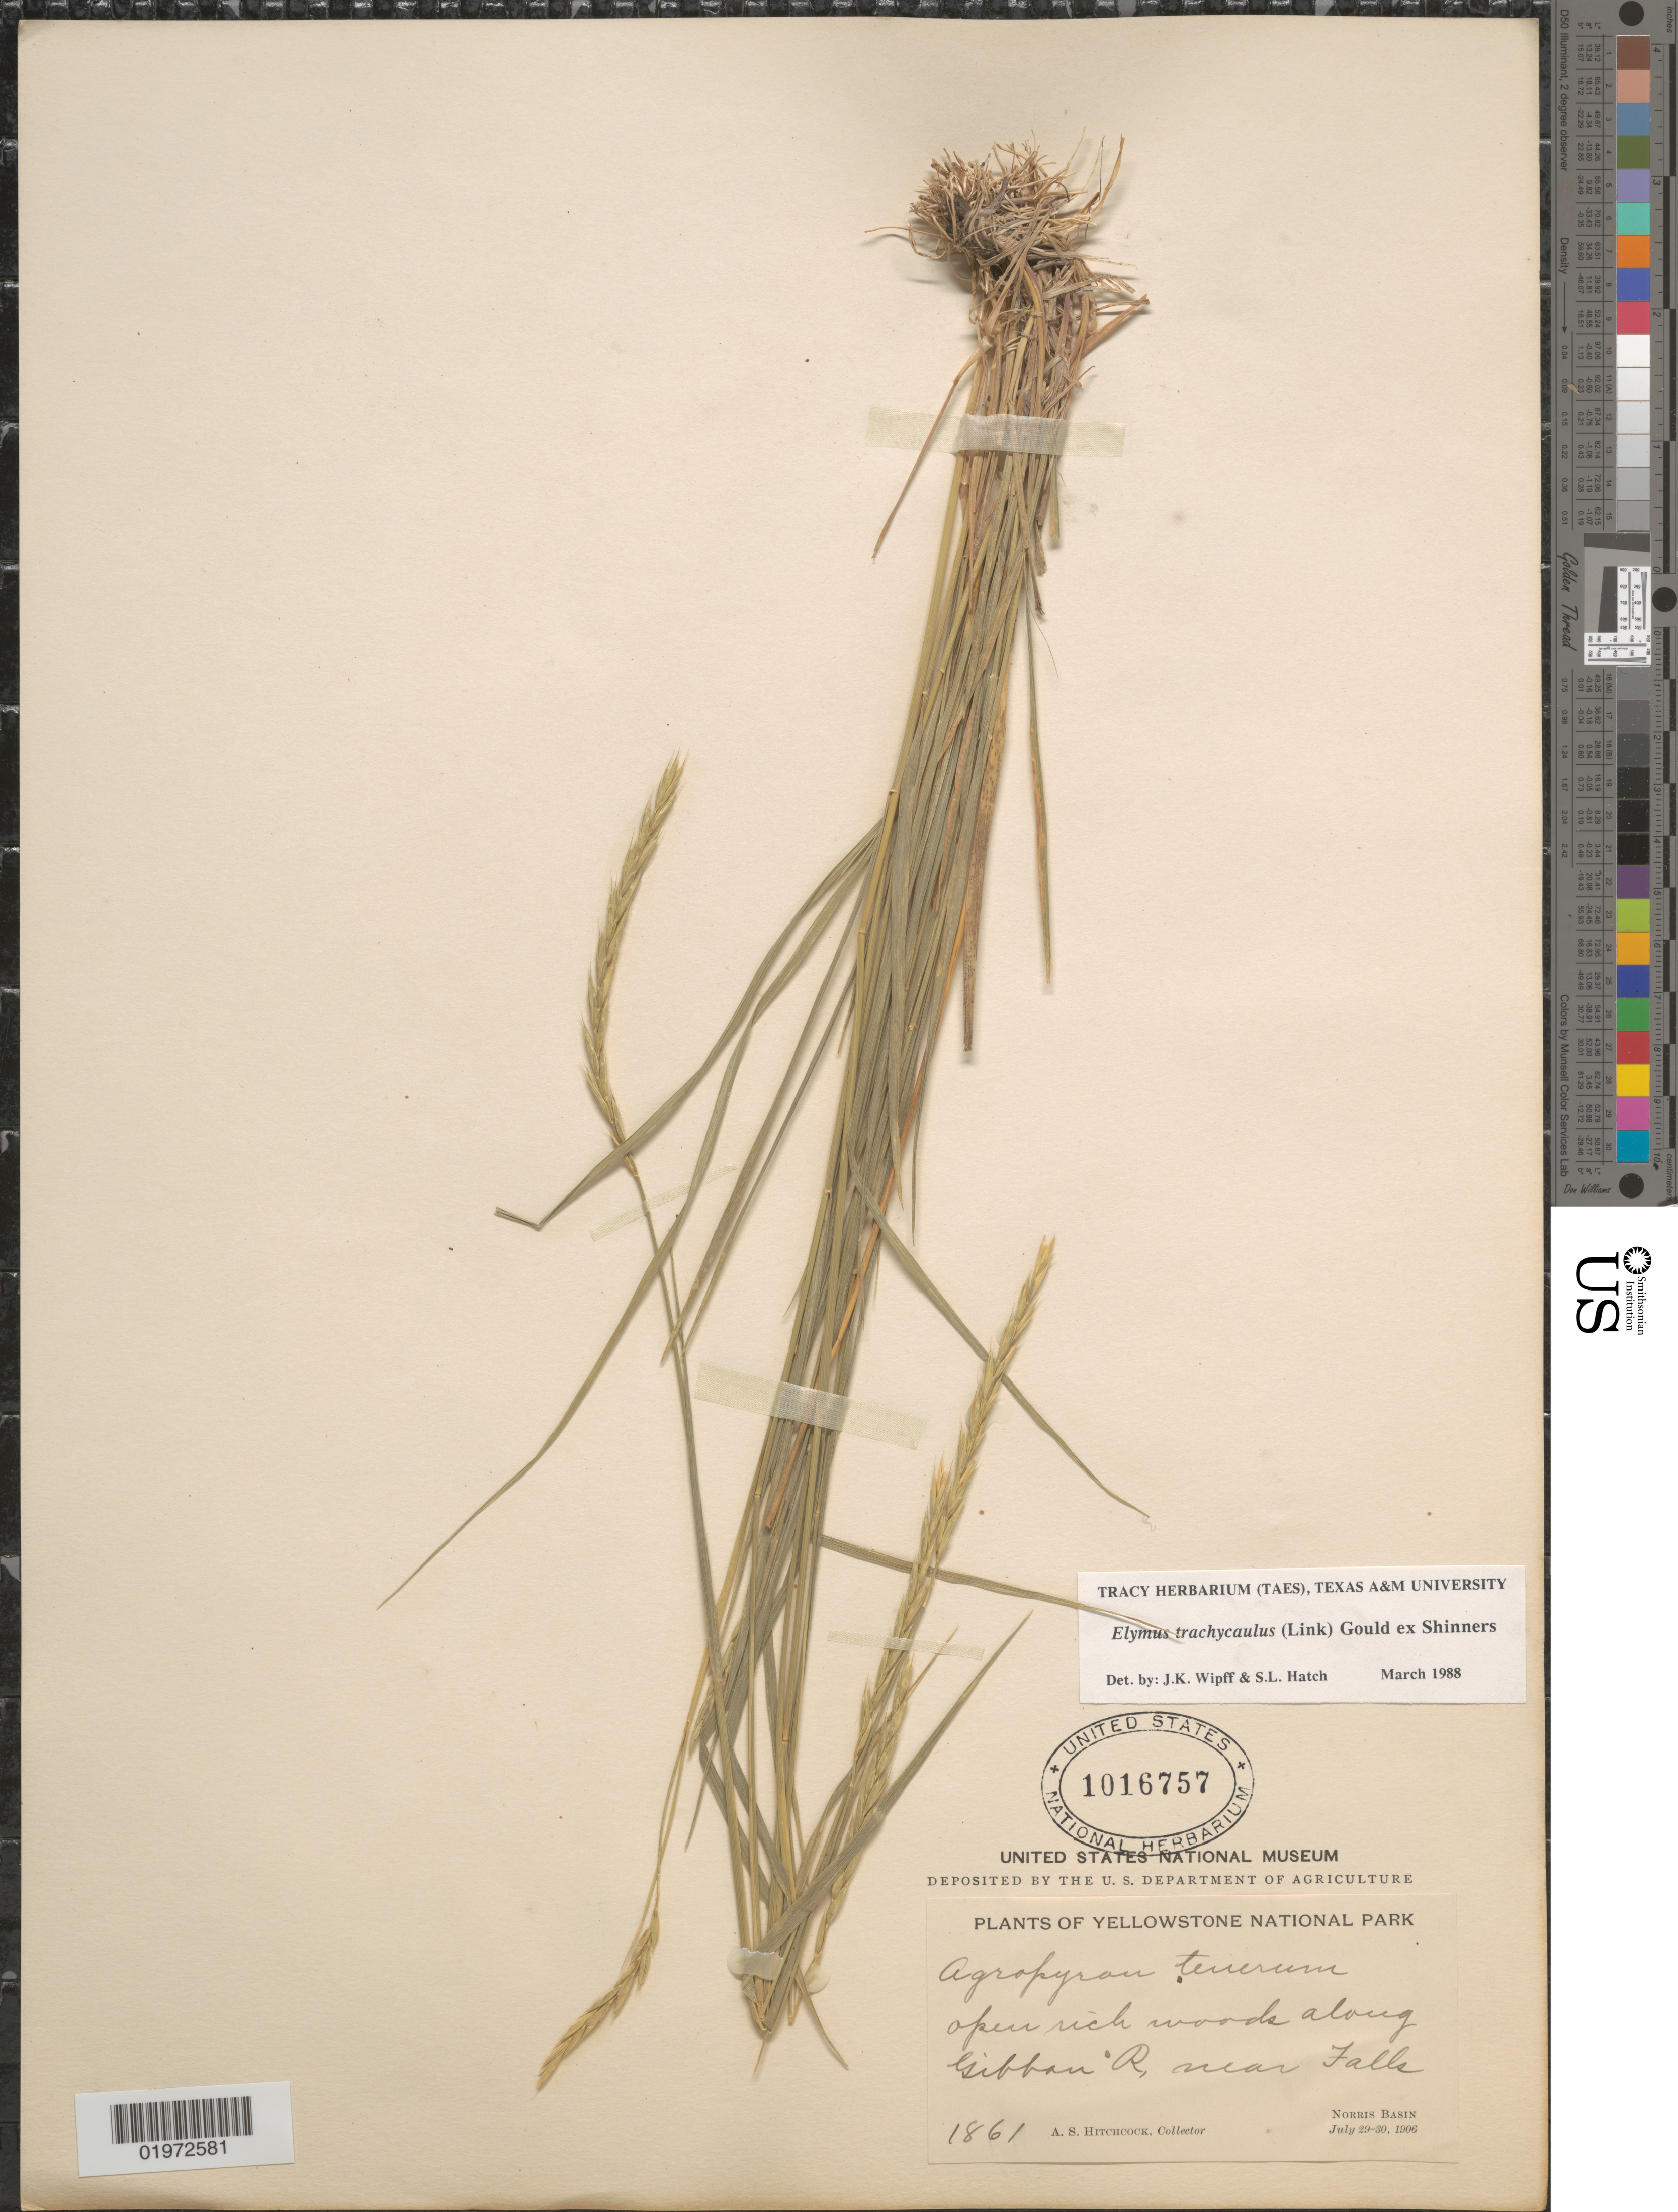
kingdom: Plantae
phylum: Tracheophyta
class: Liliopsida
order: Poales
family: Poaceae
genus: Elymus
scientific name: Elymus trachycaulus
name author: (Link) Gould ex Shinners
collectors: A. S. Hitchcock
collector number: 1861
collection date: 1906-07-29/1906-07-30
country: United States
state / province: Wyoming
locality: Yellowstone National Park. Open rich woods along Gibbon R, near Falls. Norris Basin.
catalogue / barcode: US 1016757